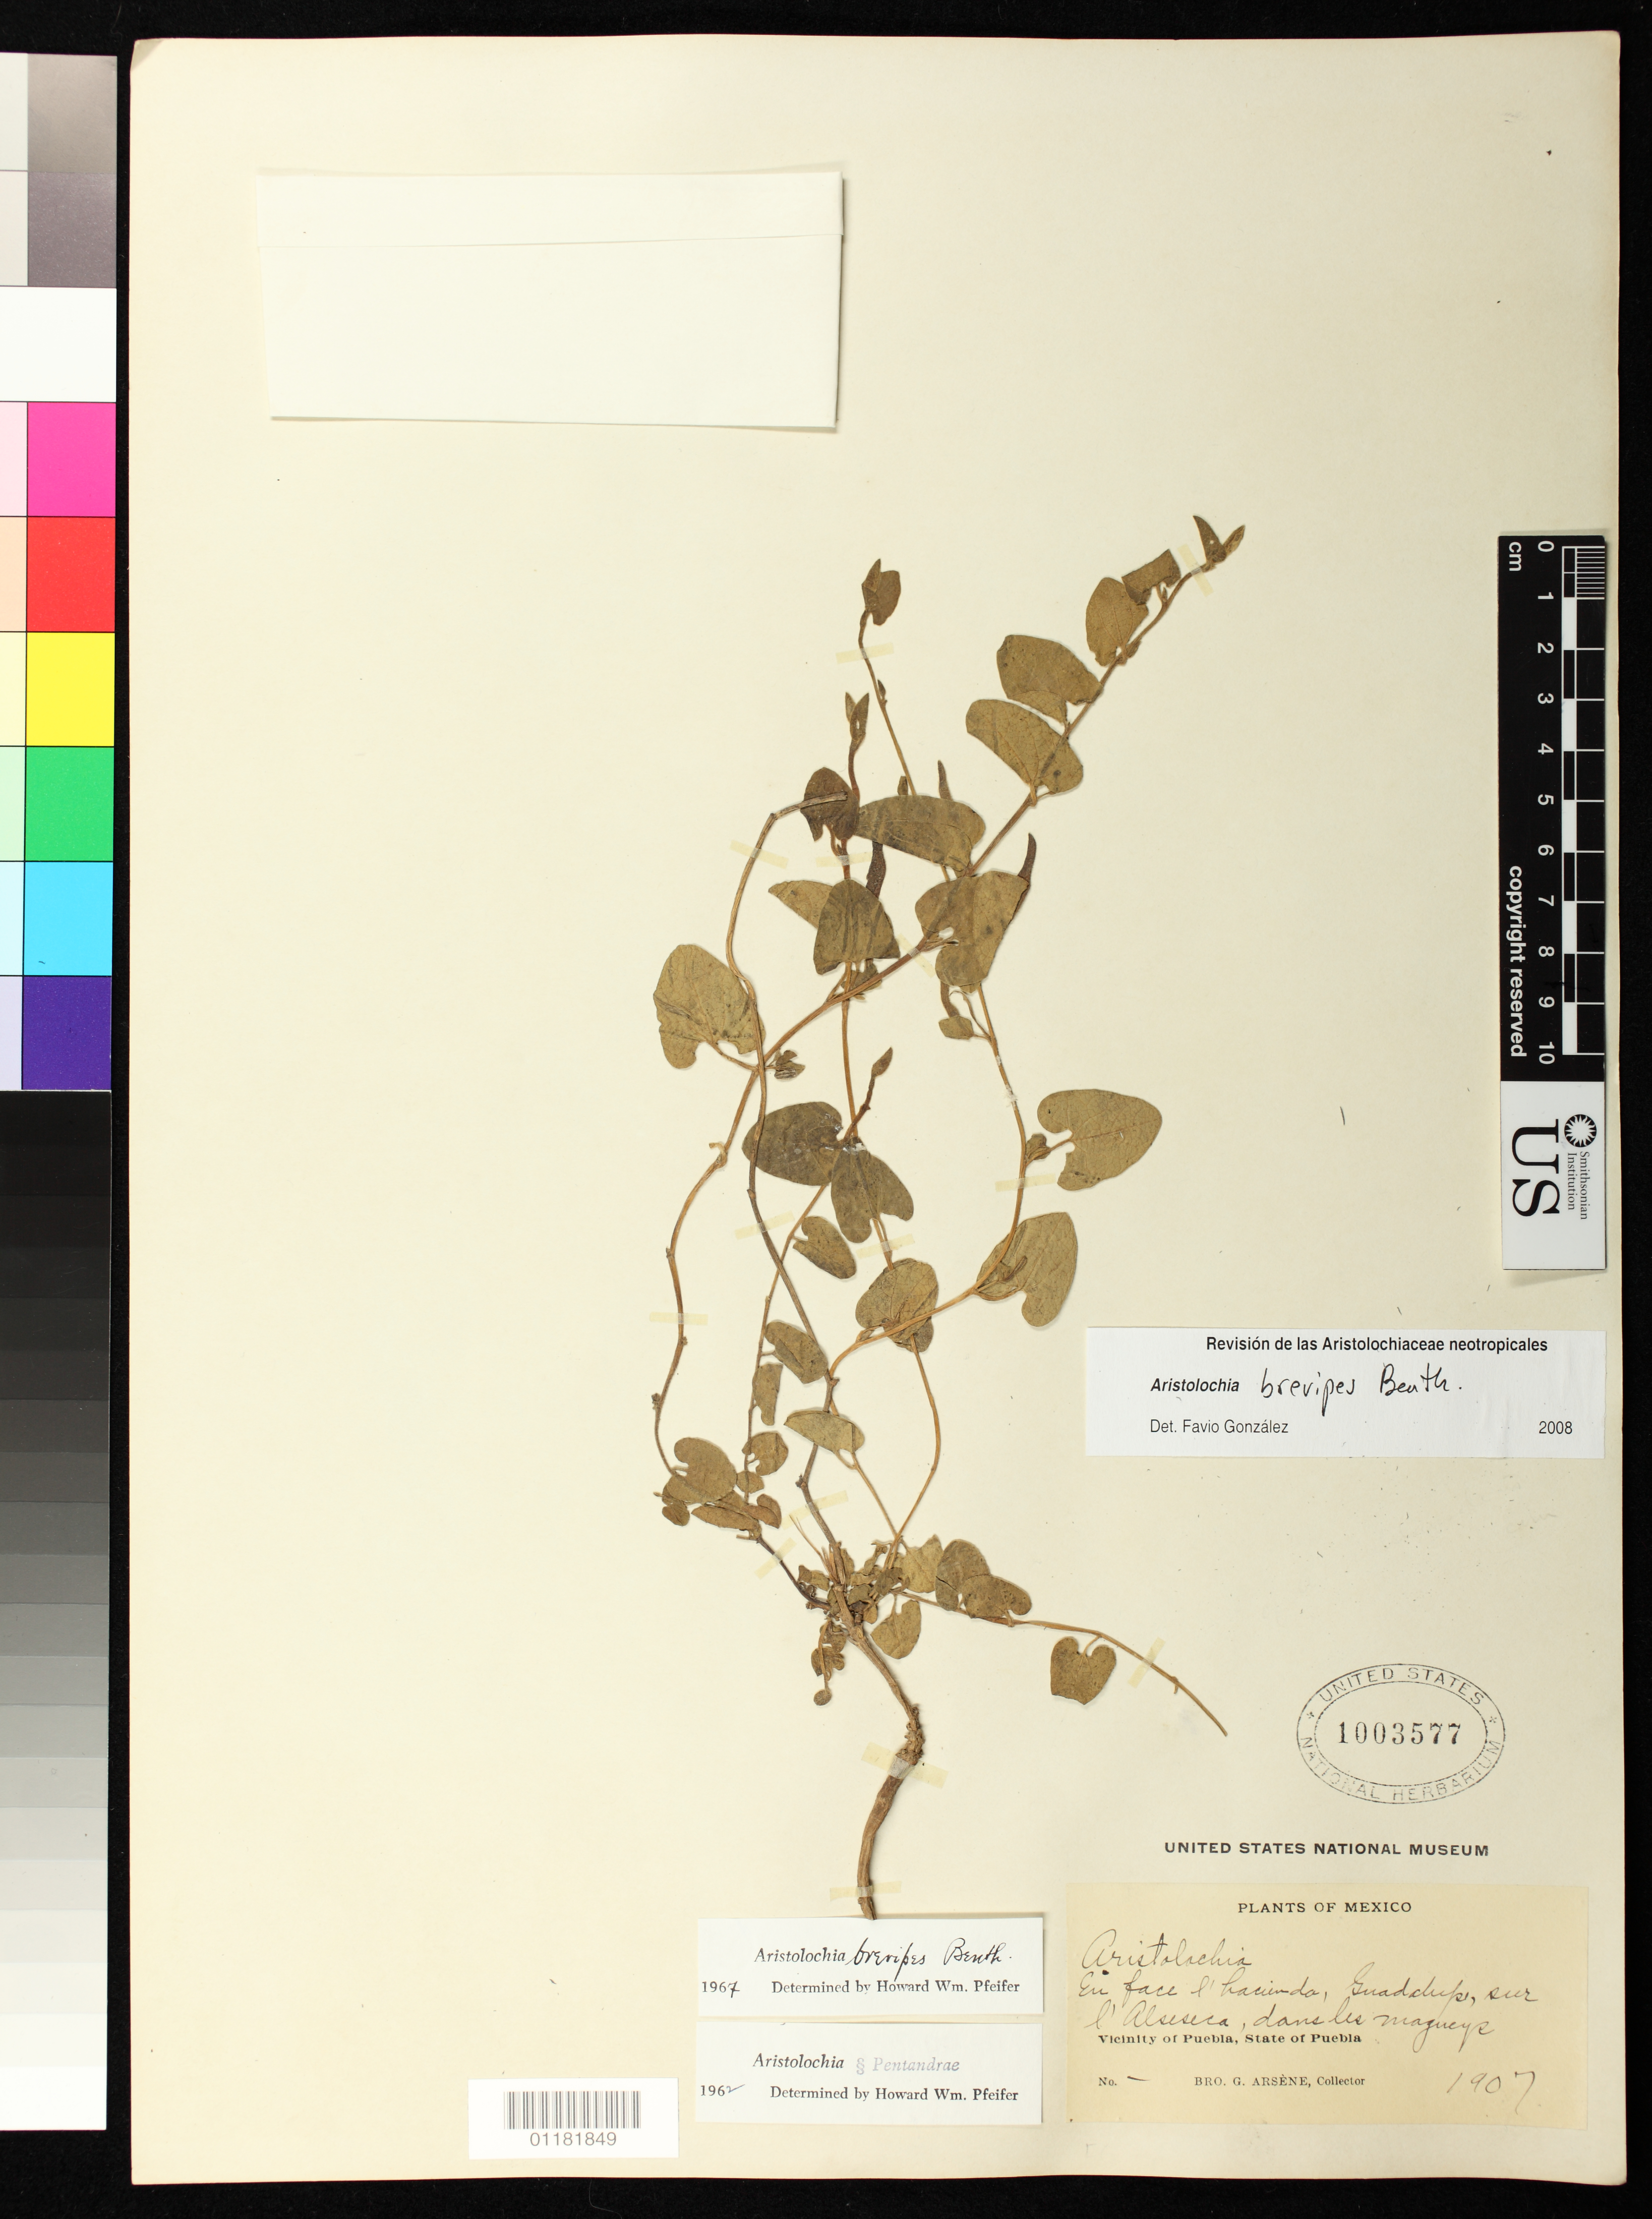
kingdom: Plantae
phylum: Tracheophyta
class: Magnoliopsida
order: Piperales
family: Aristolochiaceae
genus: Aristolochia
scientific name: Aristolochia brevipes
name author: Benth.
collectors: Bro. G. Arsène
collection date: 1907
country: Mexico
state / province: Puebla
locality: En face l'hacienda, Guadalupe, sur l'Alseseca, dans les magueys Vicinity of Puebla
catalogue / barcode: US 1003577